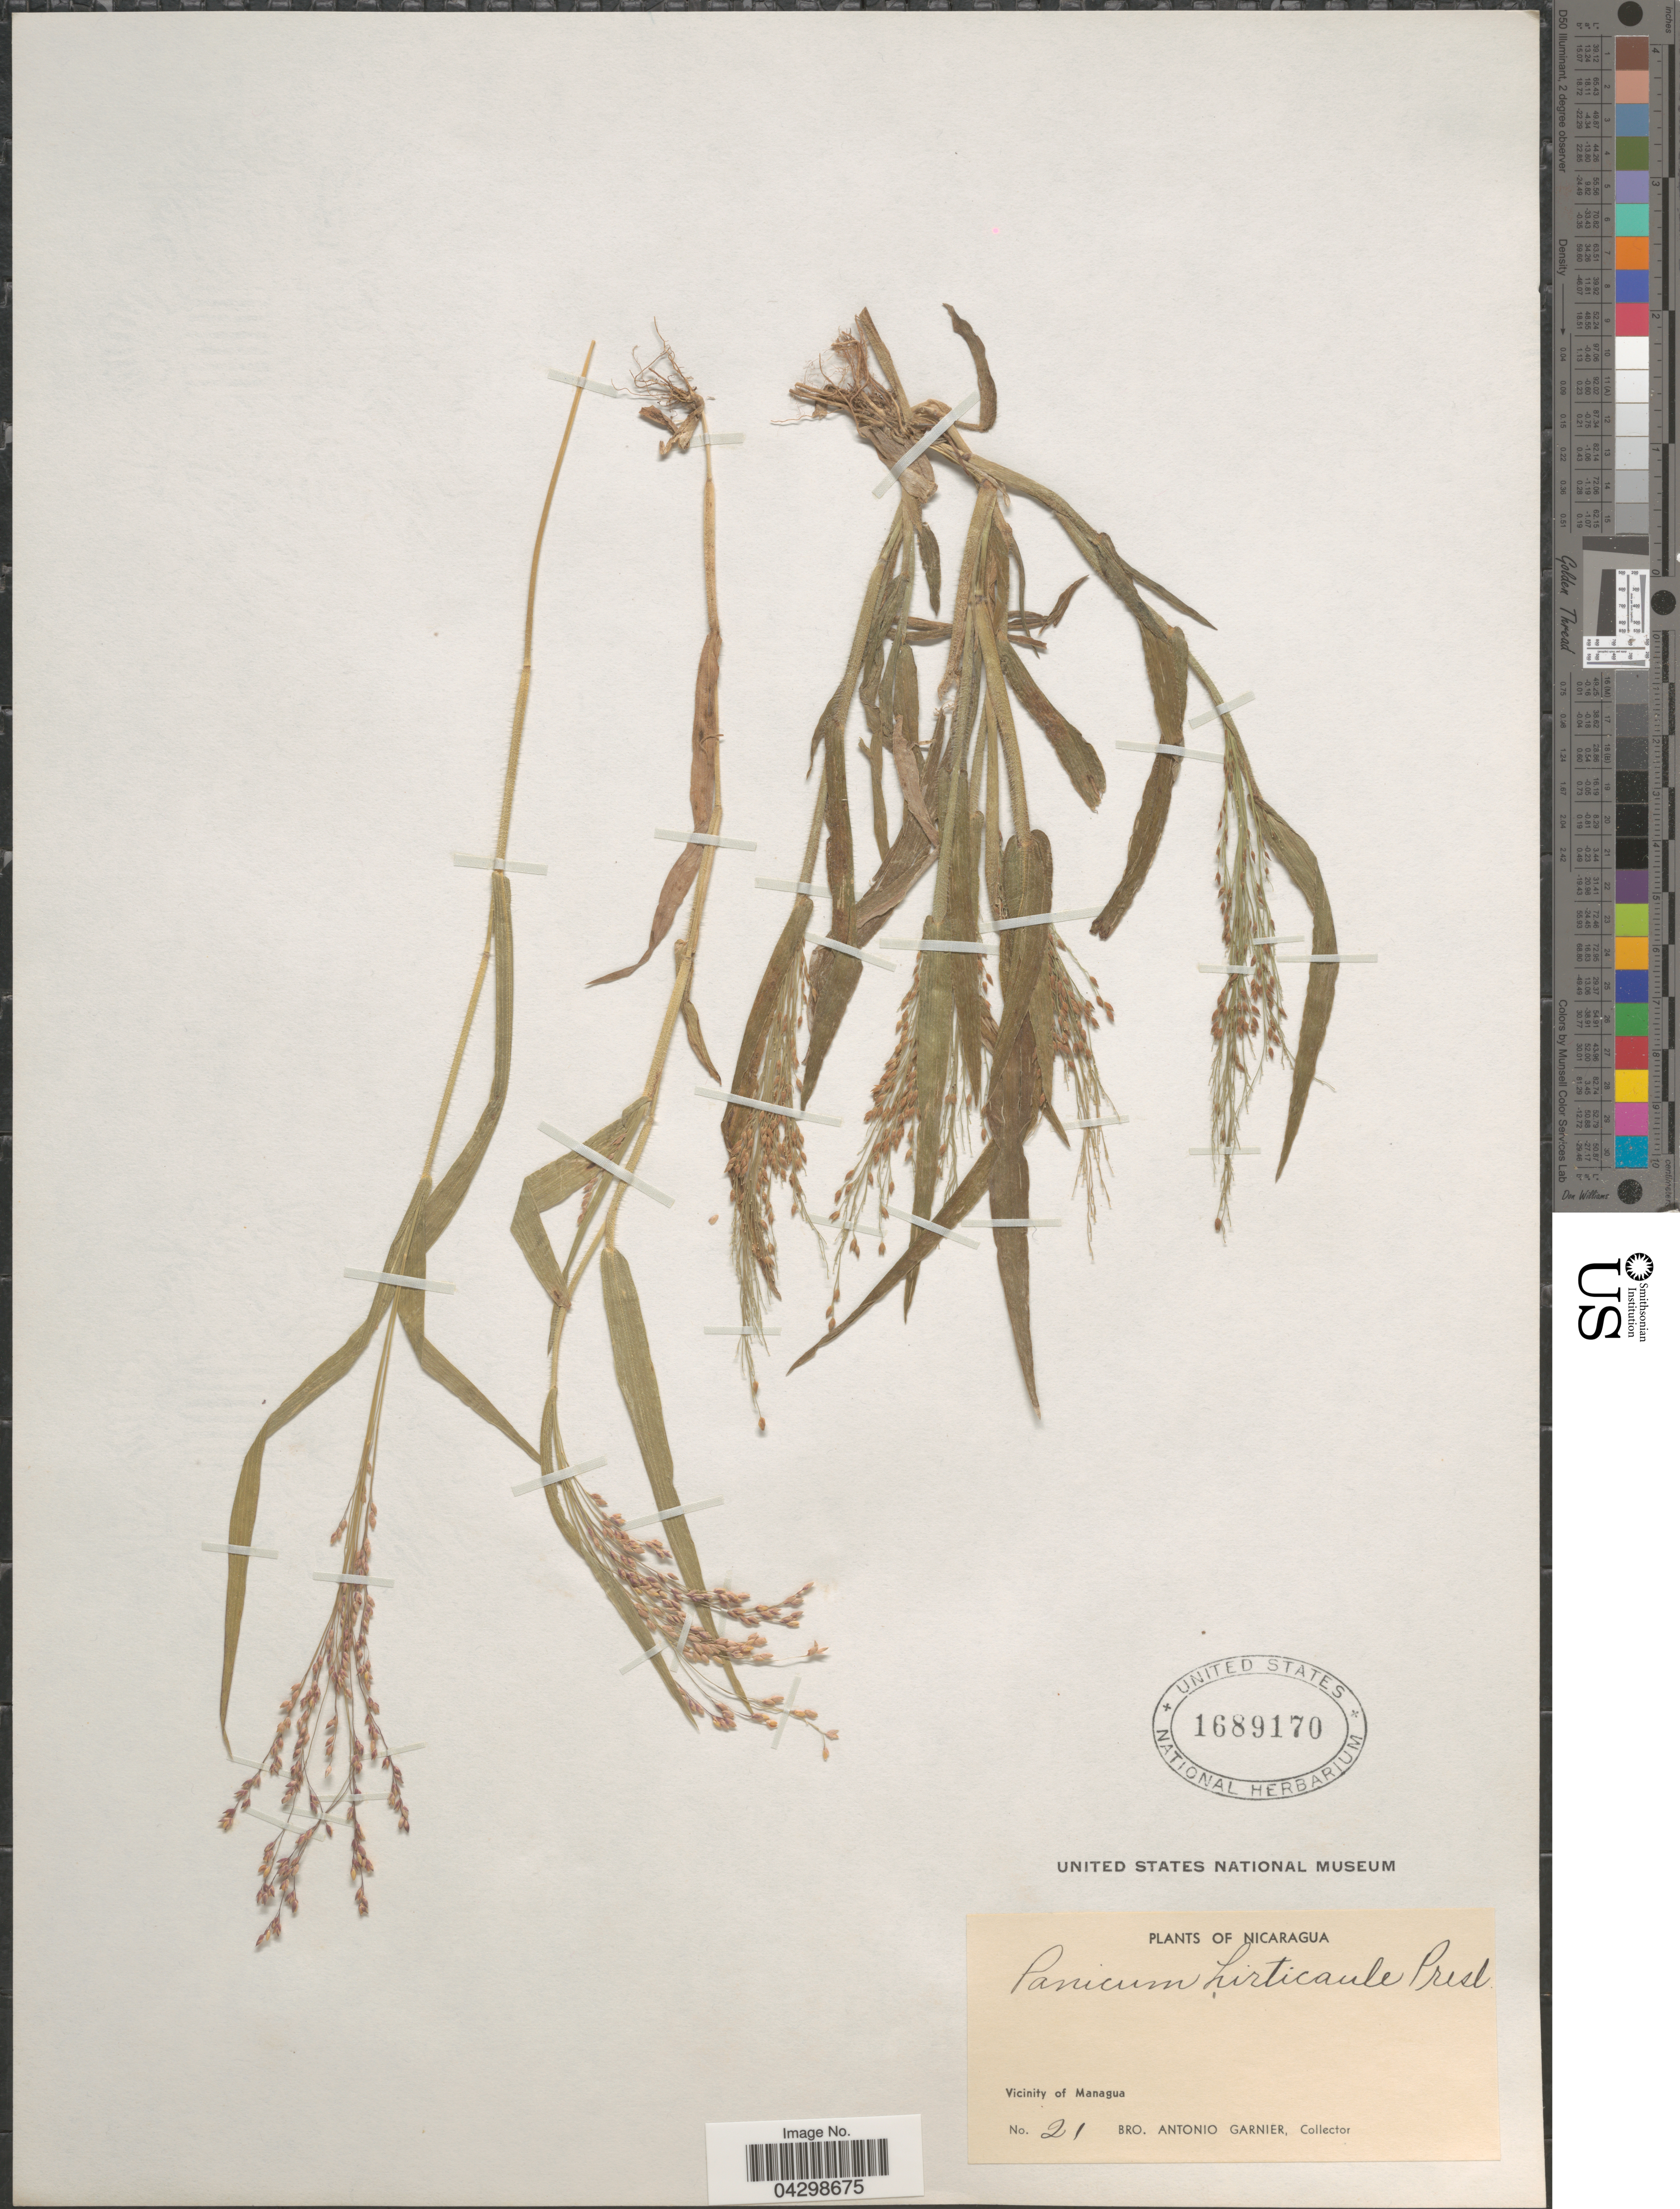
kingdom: Plantae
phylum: Tracheophyta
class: Liliopsida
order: Poales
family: Poaceae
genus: Panicum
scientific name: Panicum hirticaule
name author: J. Presl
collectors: Bro. A. Garnier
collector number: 21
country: Nicaragua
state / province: Managua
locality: Vicinity of Managua.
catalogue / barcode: US 1689170